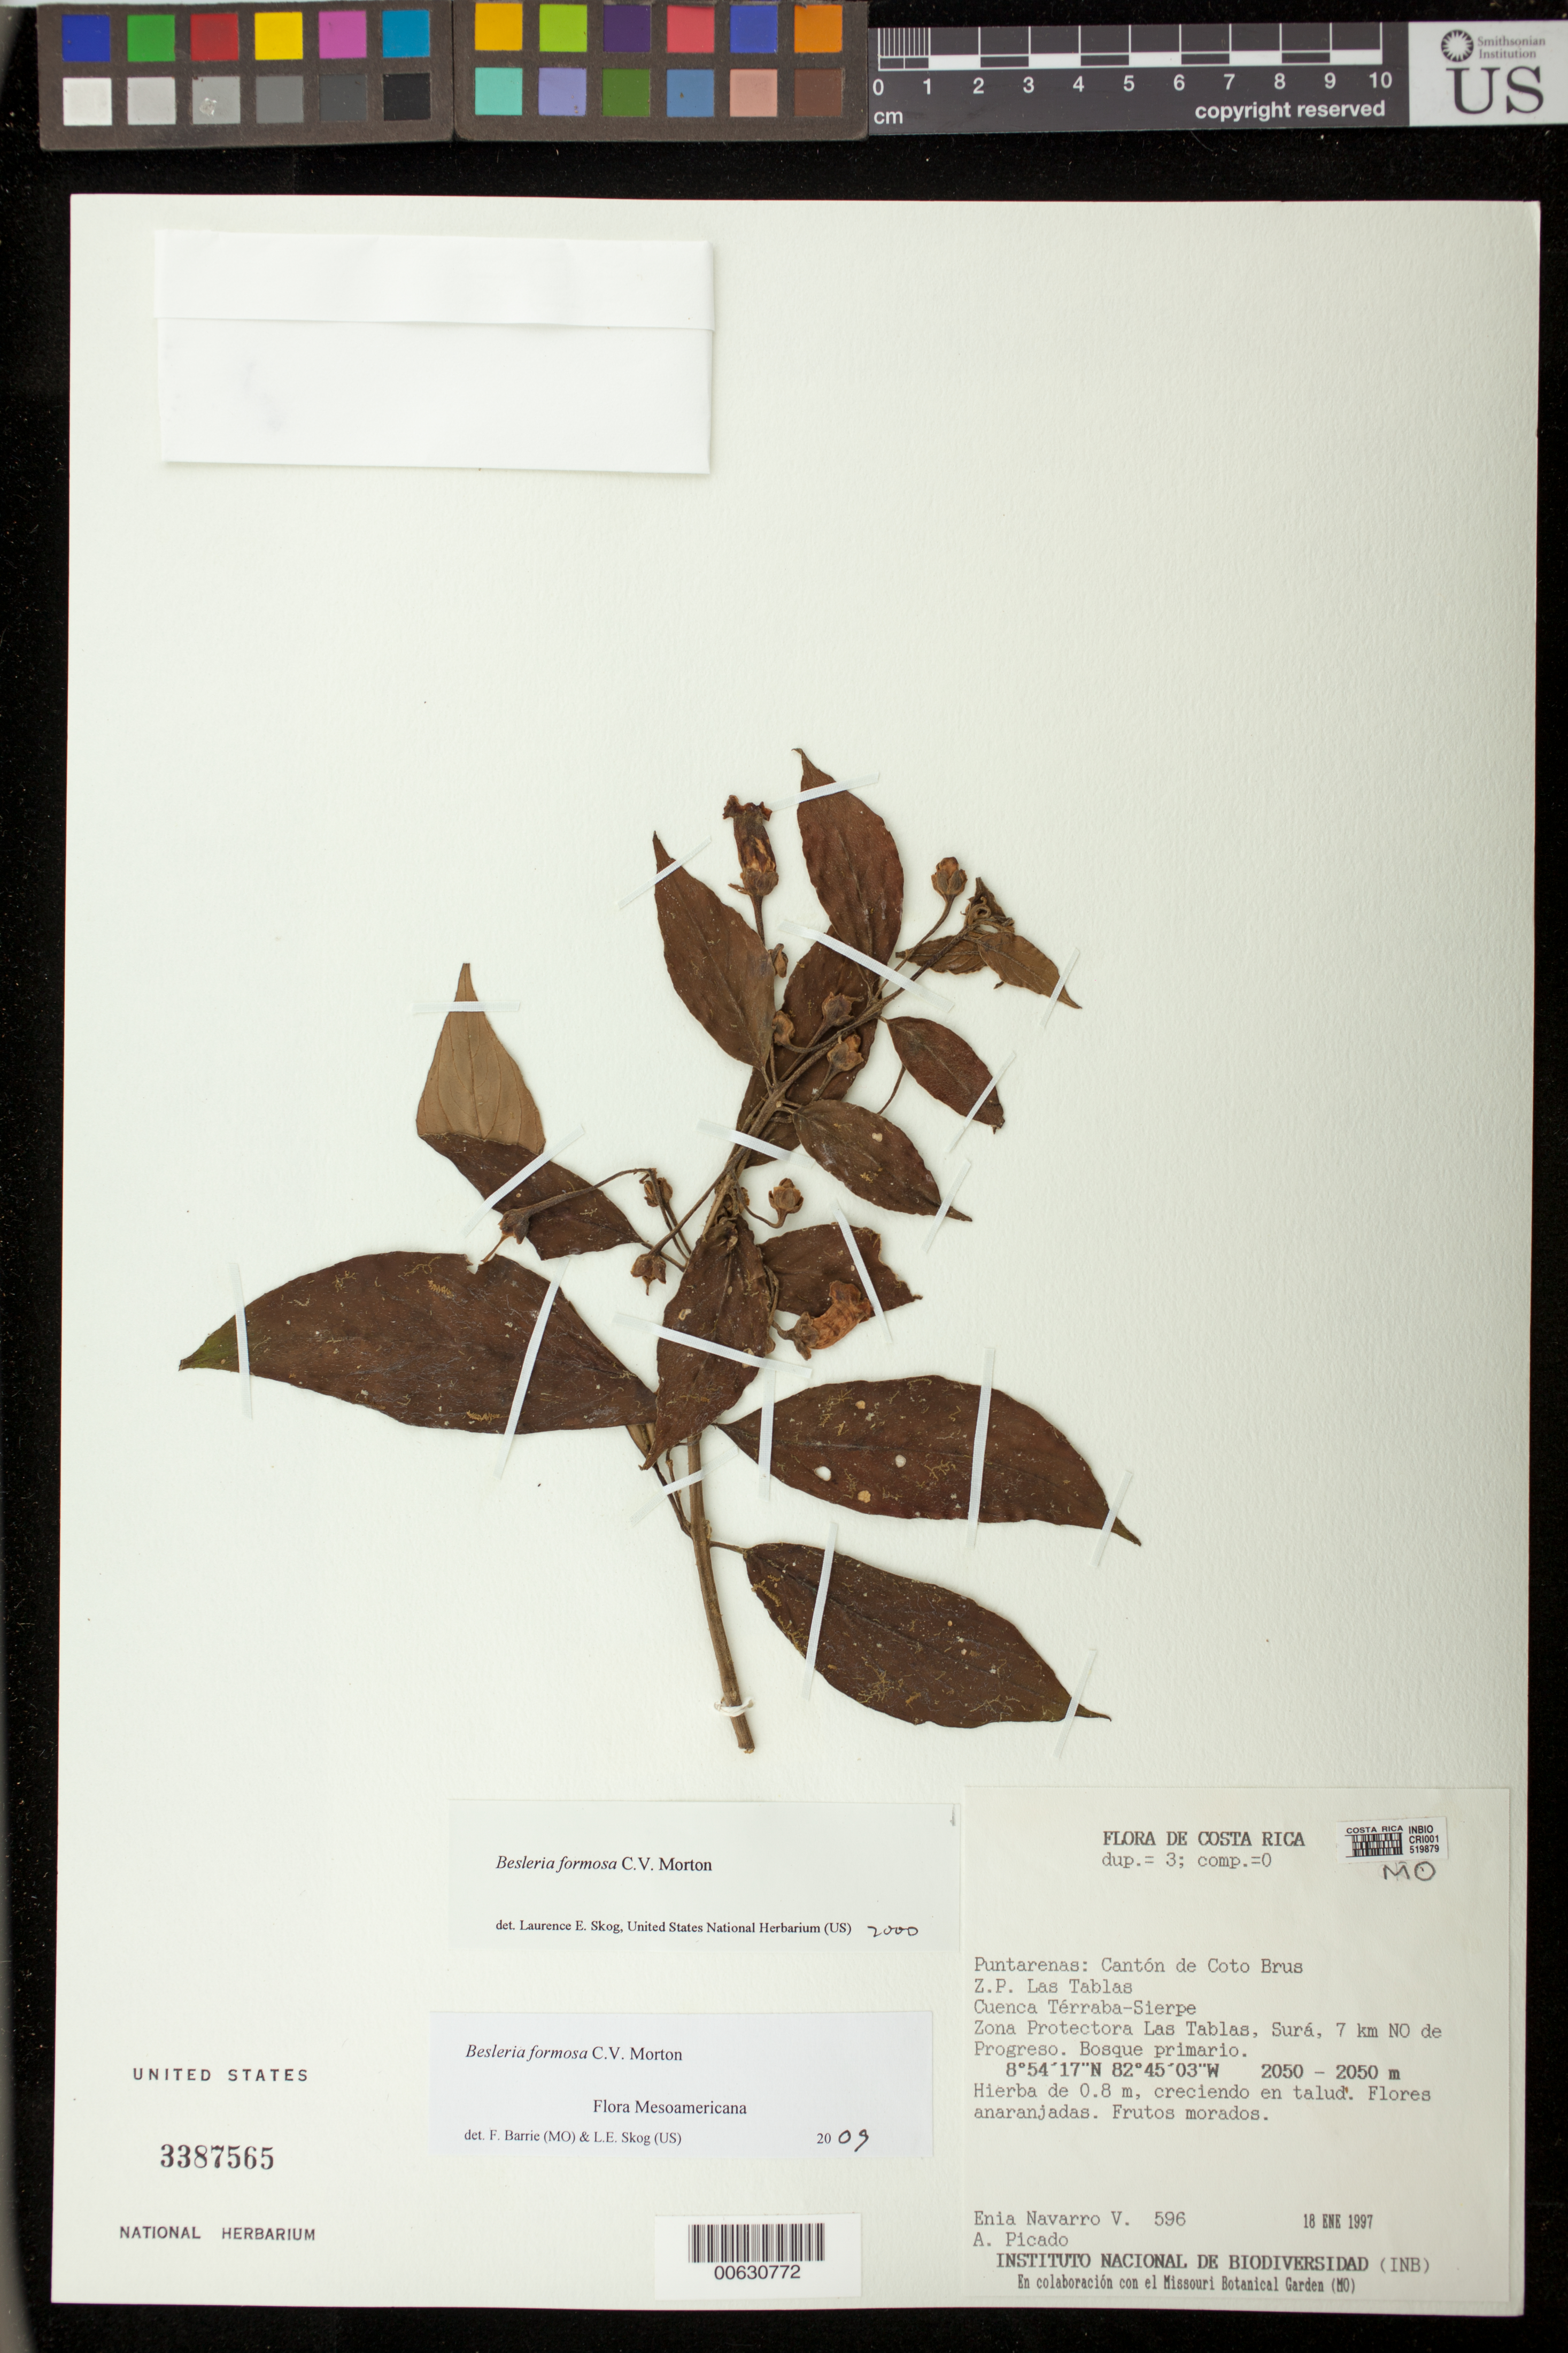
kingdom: Plantae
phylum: Tracheophyta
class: Magnoliopsida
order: Lamiales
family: Gesneriaceae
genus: Besleria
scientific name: Besleria amabilis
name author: C.V. Morton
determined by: Skog, Laurence E.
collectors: E. Navarro & A. Picado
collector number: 596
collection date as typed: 18 Jan 1997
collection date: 1997-01-18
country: Costa Rica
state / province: Puntarenas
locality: Cantón de Coto Brus, Z.P. Las Tablas, Cuenca Térraba-Sierpe, Zona Protectora Las Tablas, Surá, 7 km NO de Progreso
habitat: Bosque primario; creciendo en talud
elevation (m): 2050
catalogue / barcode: US 3387565